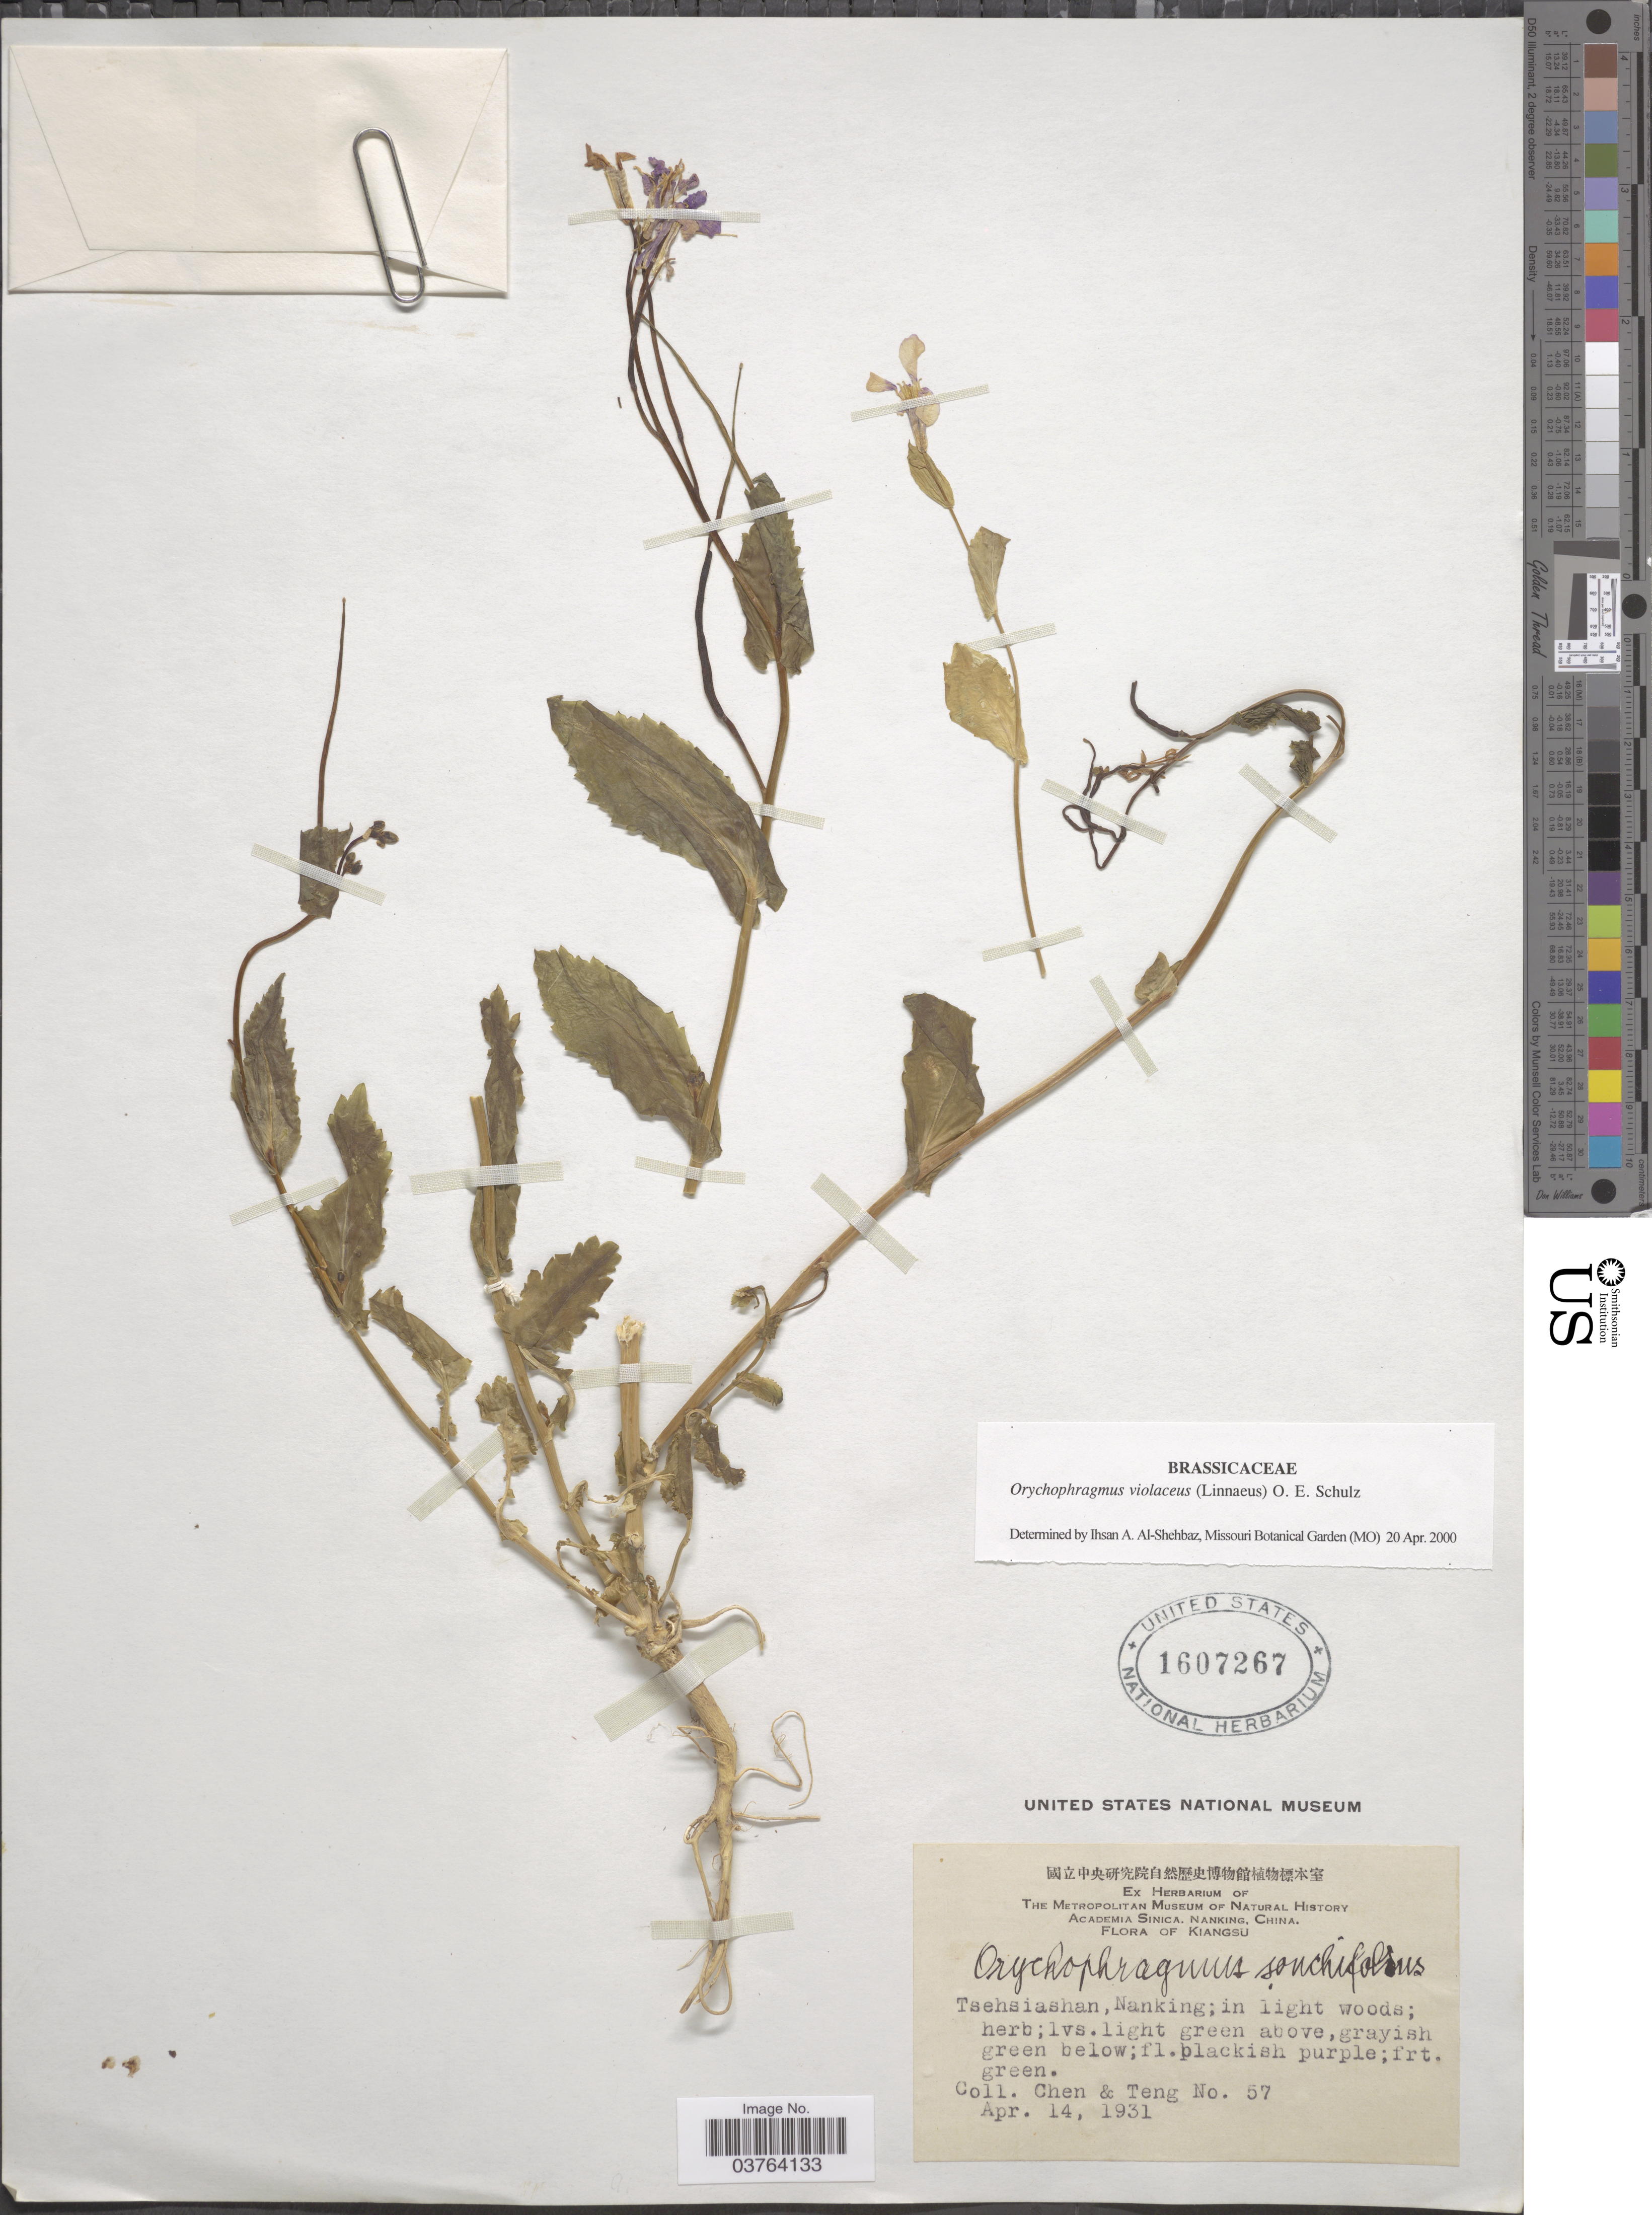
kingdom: Plantae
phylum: Tracheophyta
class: Magnoliopsida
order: Brassicales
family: Brassicaceae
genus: Orychophragmus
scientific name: Orychophragmus violaceus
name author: (L.) O.E. Schulz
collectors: -- Chen & -. Teng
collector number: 57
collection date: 1931-04-14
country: China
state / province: Jiangsu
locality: Kiangsu. Tsehsiashan, Nanking.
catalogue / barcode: US 1607267